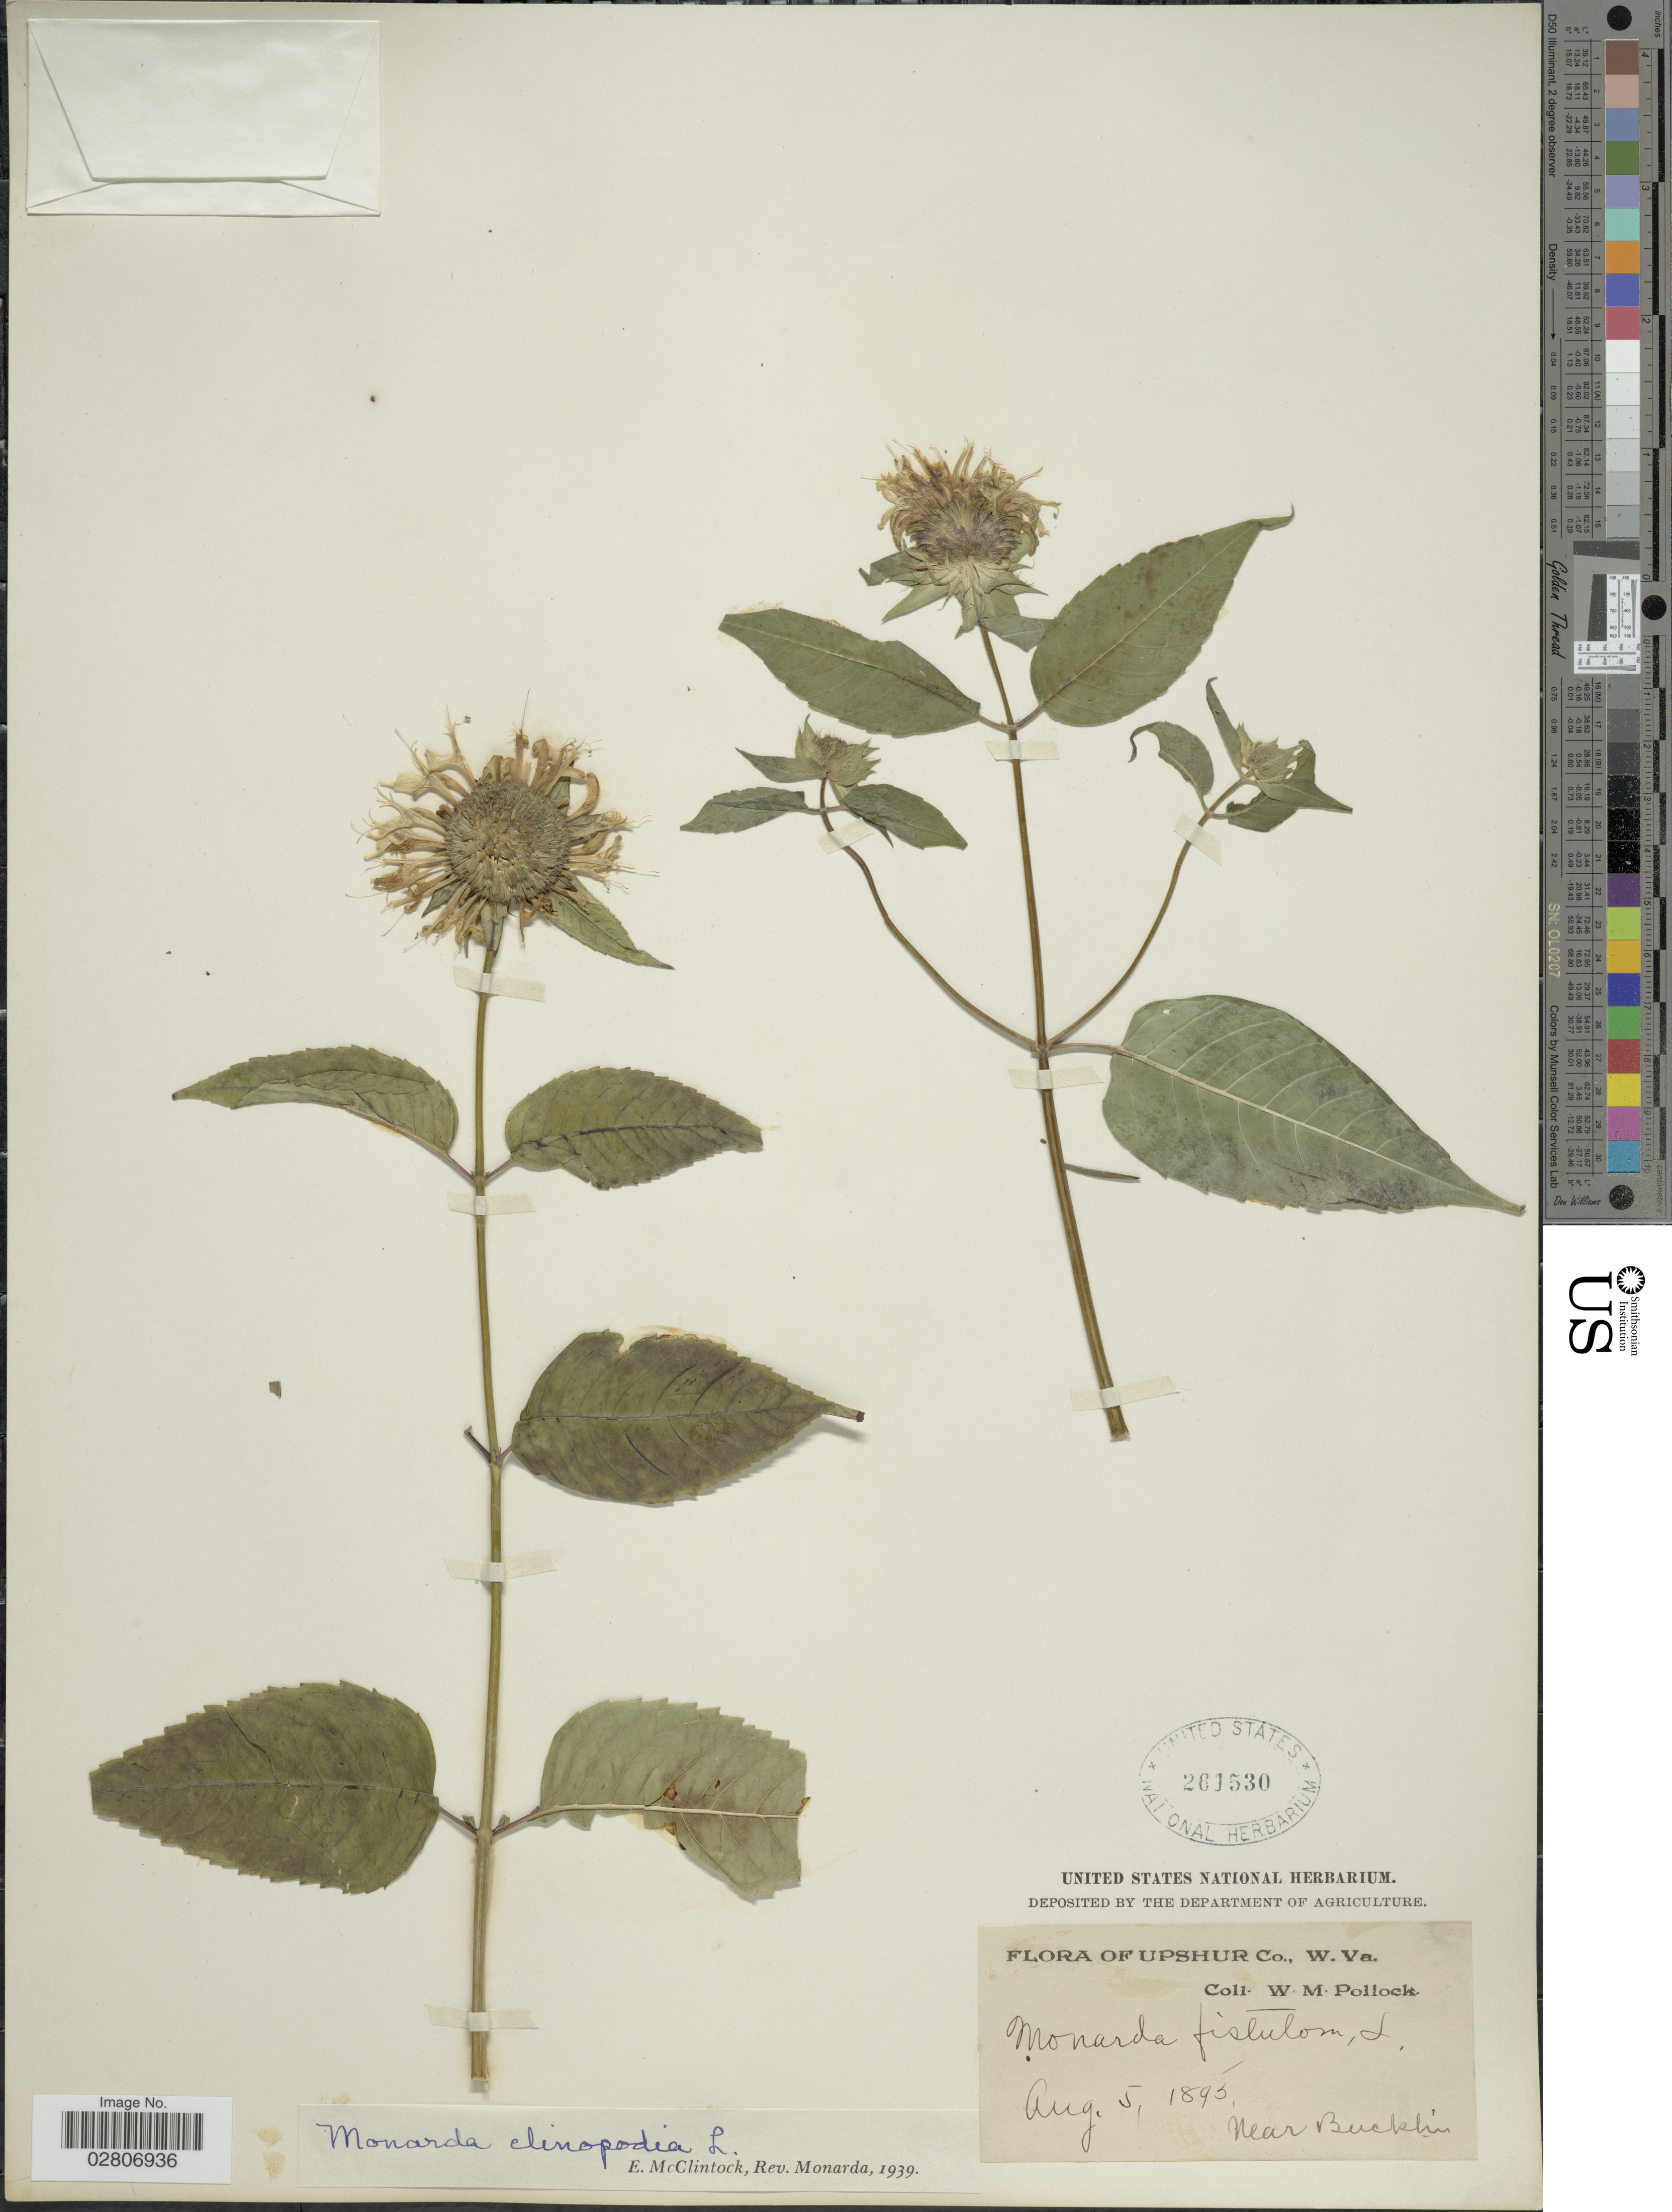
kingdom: Plantae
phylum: Tracheophyta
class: Magnoliopsida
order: Lamiales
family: Lamiaceae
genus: Monarda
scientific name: Monarda clinopodia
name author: L.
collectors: W. M. Pollock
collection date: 1895-08-05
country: United States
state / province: West Virginia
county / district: Upshur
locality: near Buckh'n.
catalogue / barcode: US 261530